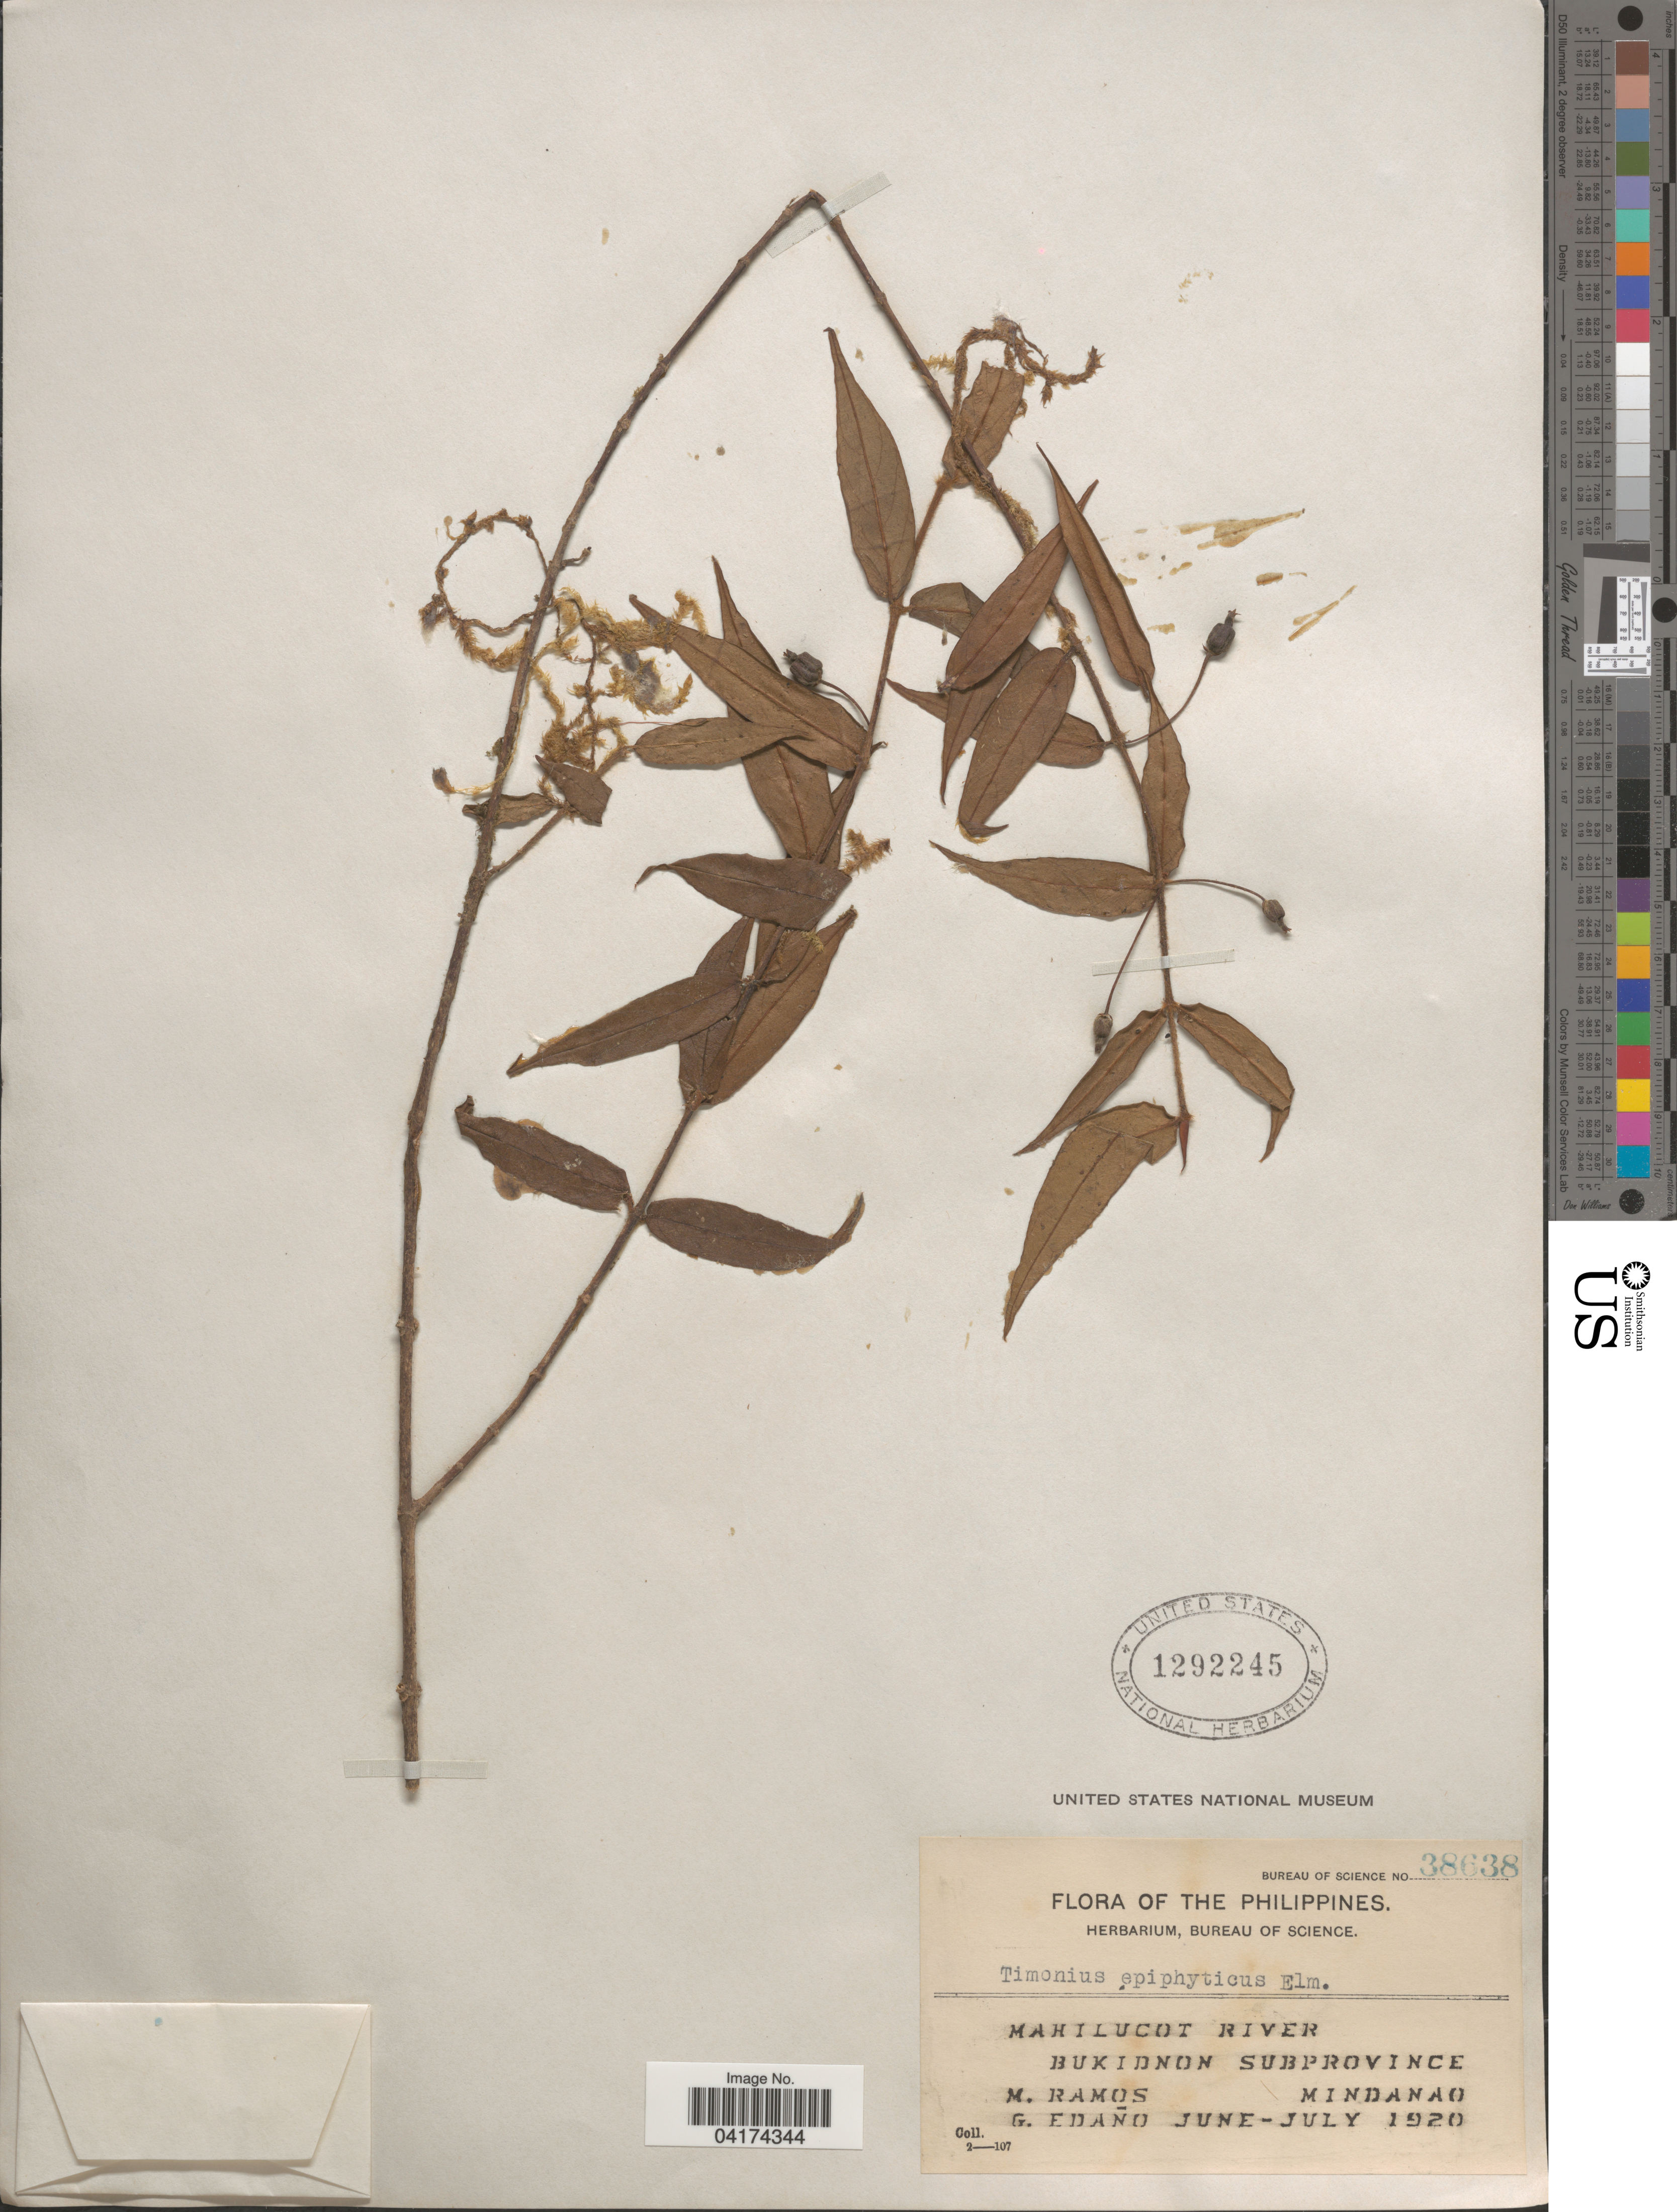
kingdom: Plantae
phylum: Tracheophyta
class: Magnoliopsida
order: Gentianales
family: Rubiaceae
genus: Timonius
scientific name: Timonius epiphyticus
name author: Elmer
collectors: M. Ramos & G. Edaño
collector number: Bureau of Science 38638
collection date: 1920-06/1920-07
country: Philippines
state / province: Northern Mindanao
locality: Mahilucot River. Bukidnan Subprovince. Mindanao.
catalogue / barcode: US 1292245